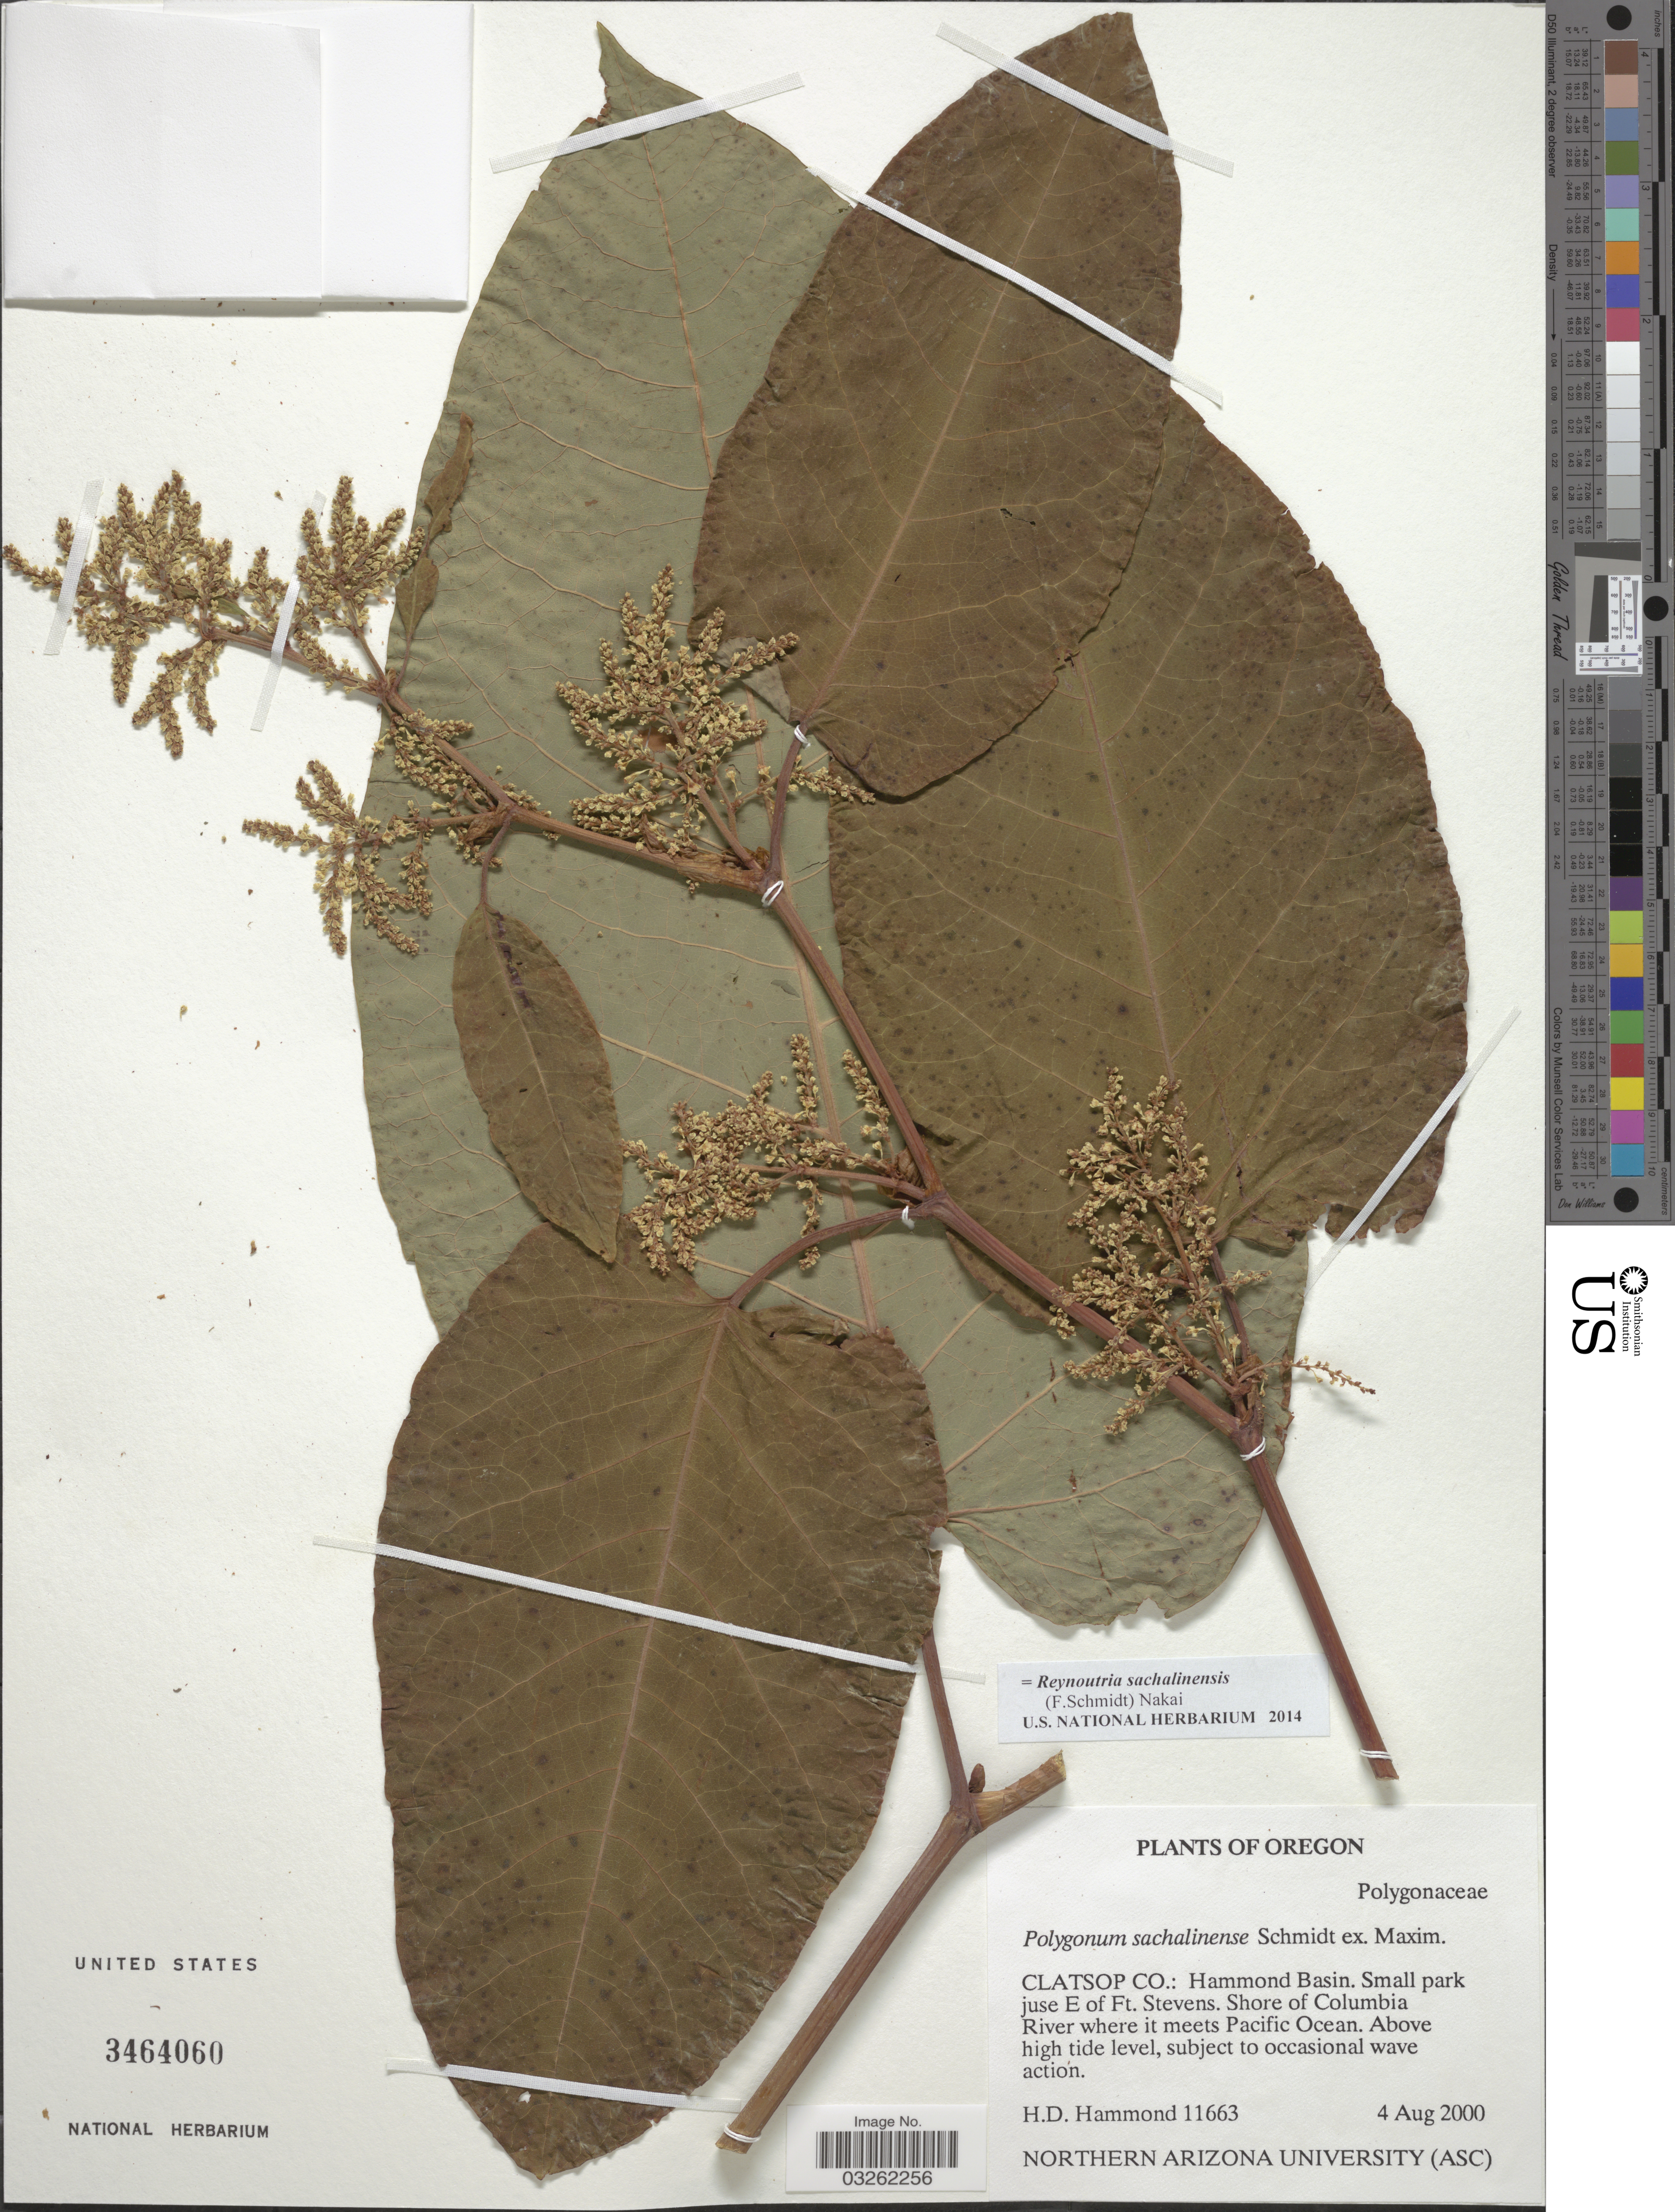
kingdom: Plantae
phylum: Tracheophyta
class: Magnoliopsida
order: Caryophyllales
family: Polygonaceae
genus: Reynoutria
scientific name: Reynoutria sachalinensis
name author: (F. Schmidt) Nakai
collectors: H. Hammond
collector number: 11663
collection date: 2000-08-04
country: United States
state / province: Oregon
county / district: Clatsop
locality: Clatsop Co.: Hammond Basin. Small park juse E of Ft. Stevens. Shore of Columbia River where it meets Pacific Ocean.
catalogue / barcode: US 3464060